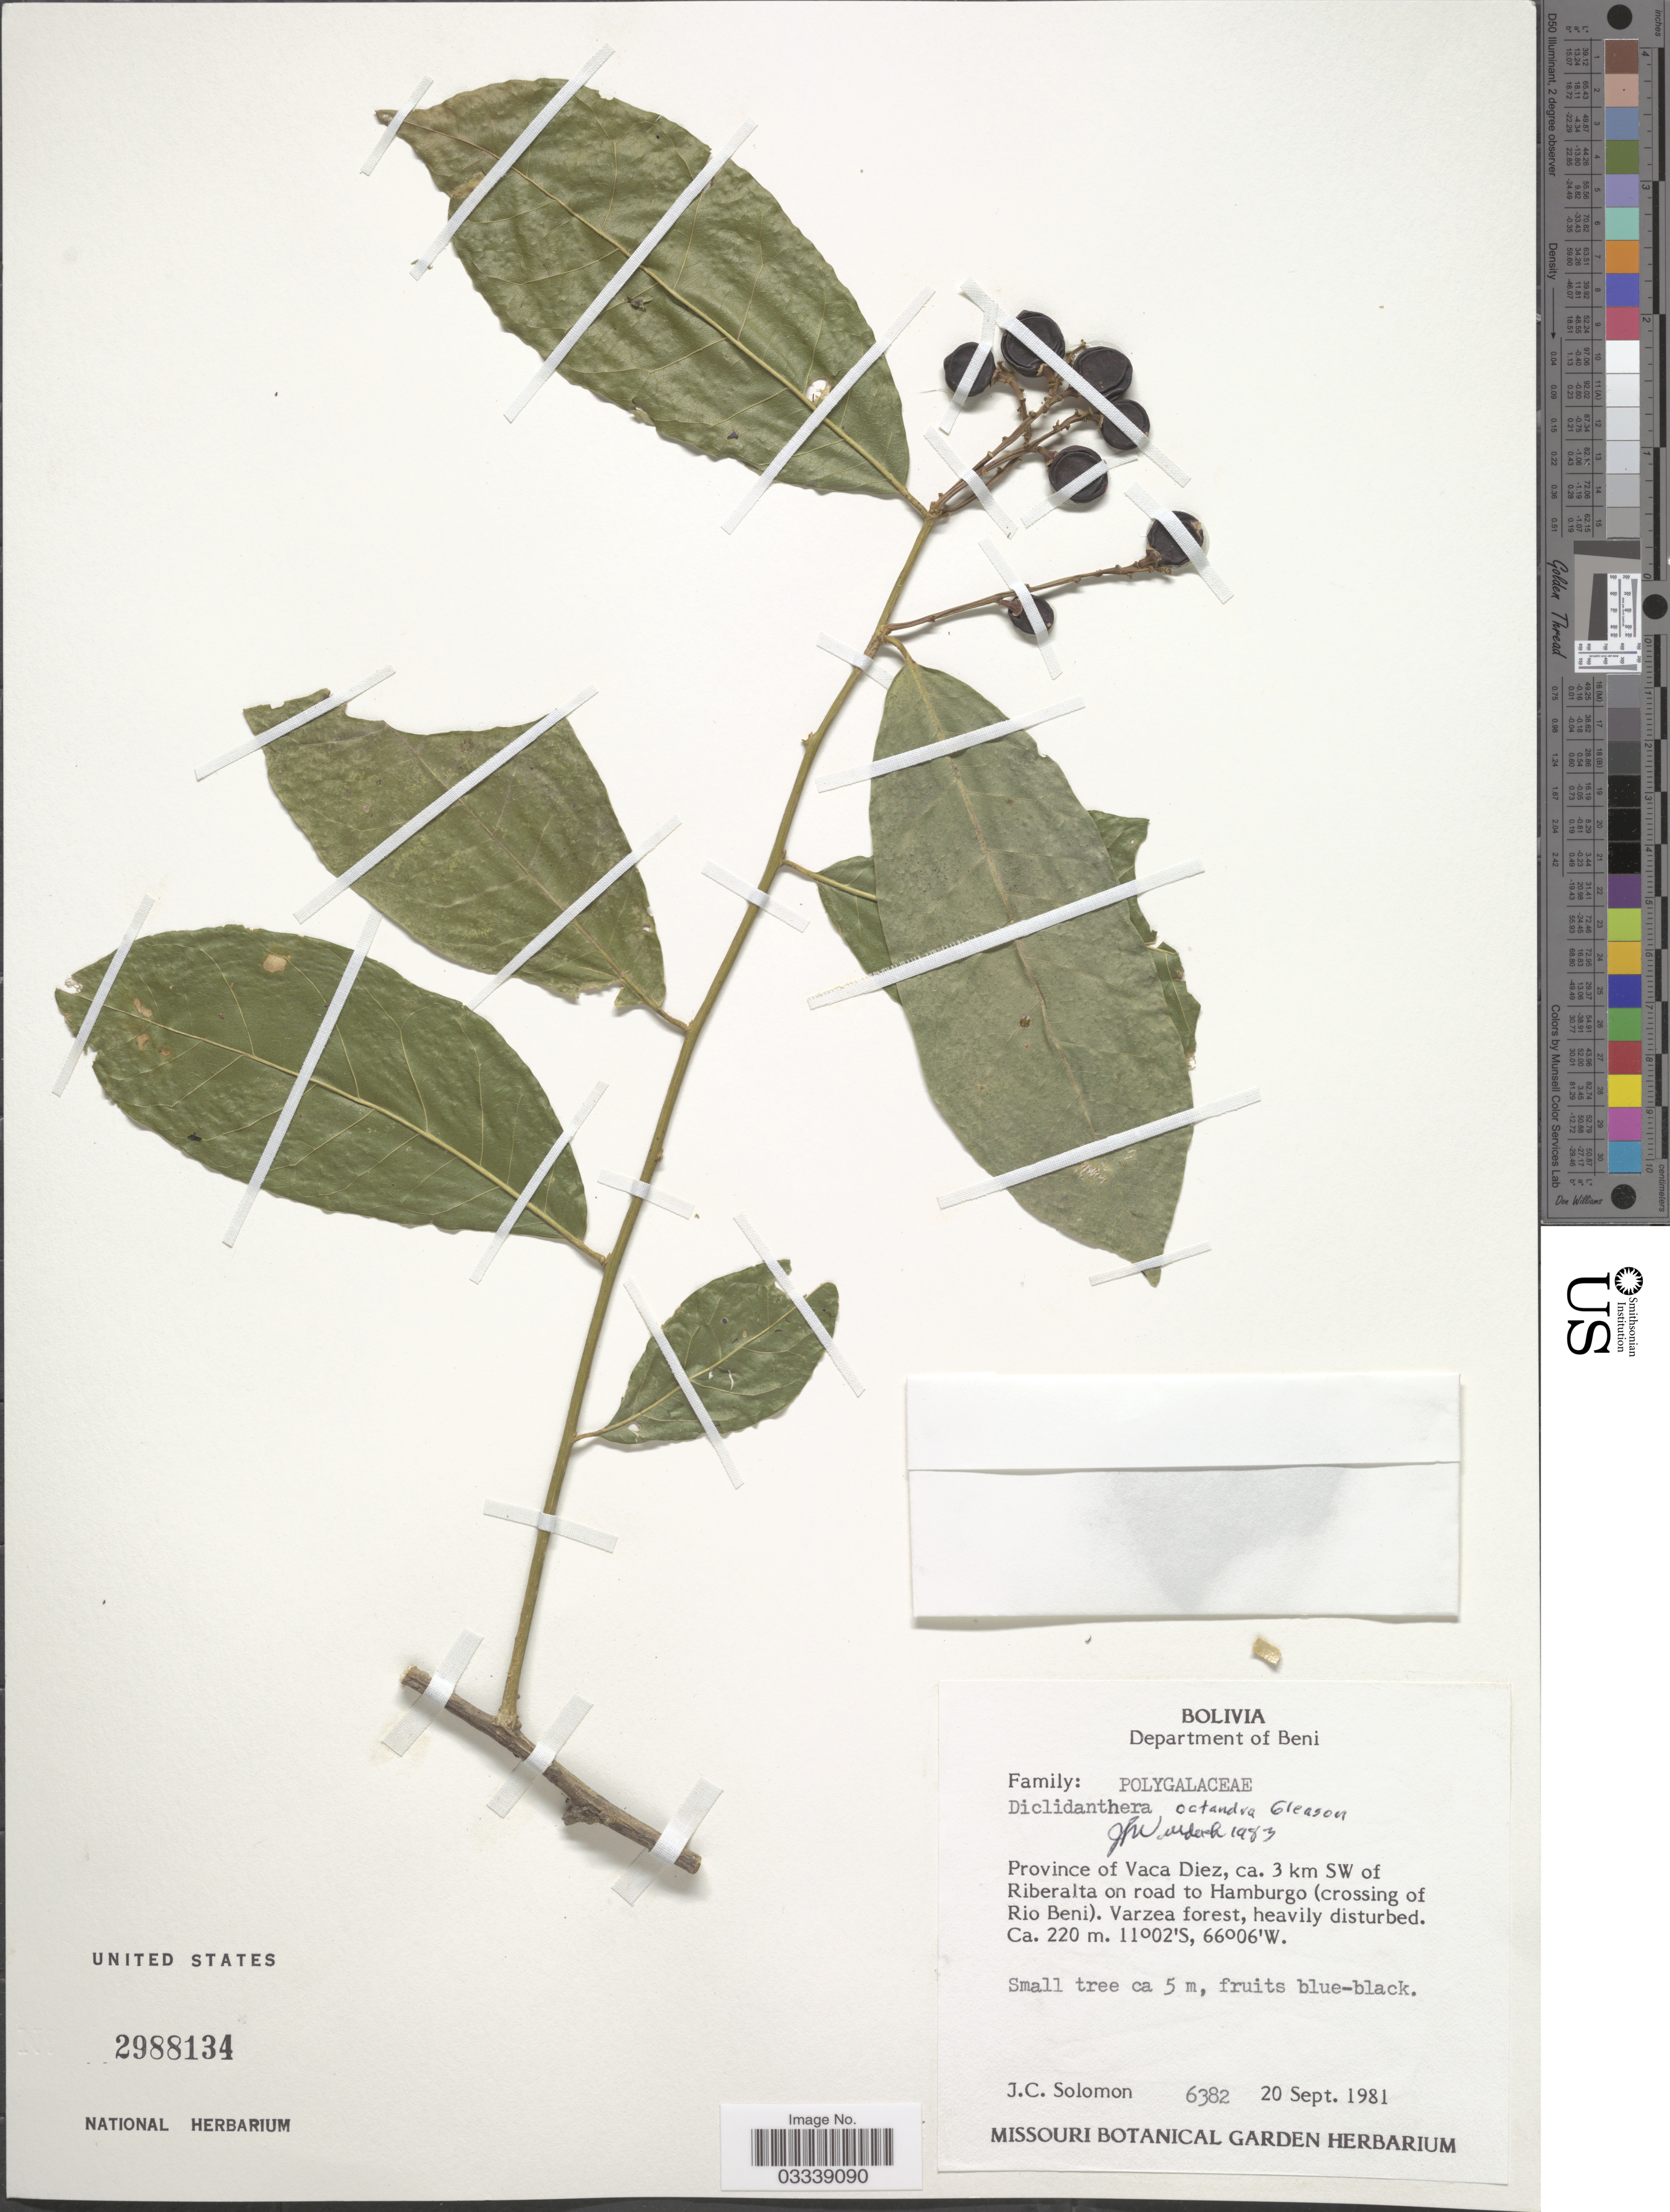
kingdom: Plantae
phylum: Tracheophyta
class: Magnoliopsida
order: Fabales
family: Polygalaceae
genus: Diclidanthera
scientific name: Diclidanthera octandra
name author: Gleason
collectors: J. C. Solomon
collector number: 6382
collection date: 1981-09-20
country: Bolivia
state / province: Beni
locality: Department of Beni. Province of Vaca Diez, ca. 3 km SW of Riberalta on road to Hamburgo (crossing of Rio Beni).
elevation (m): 220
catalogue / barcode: US 2988134